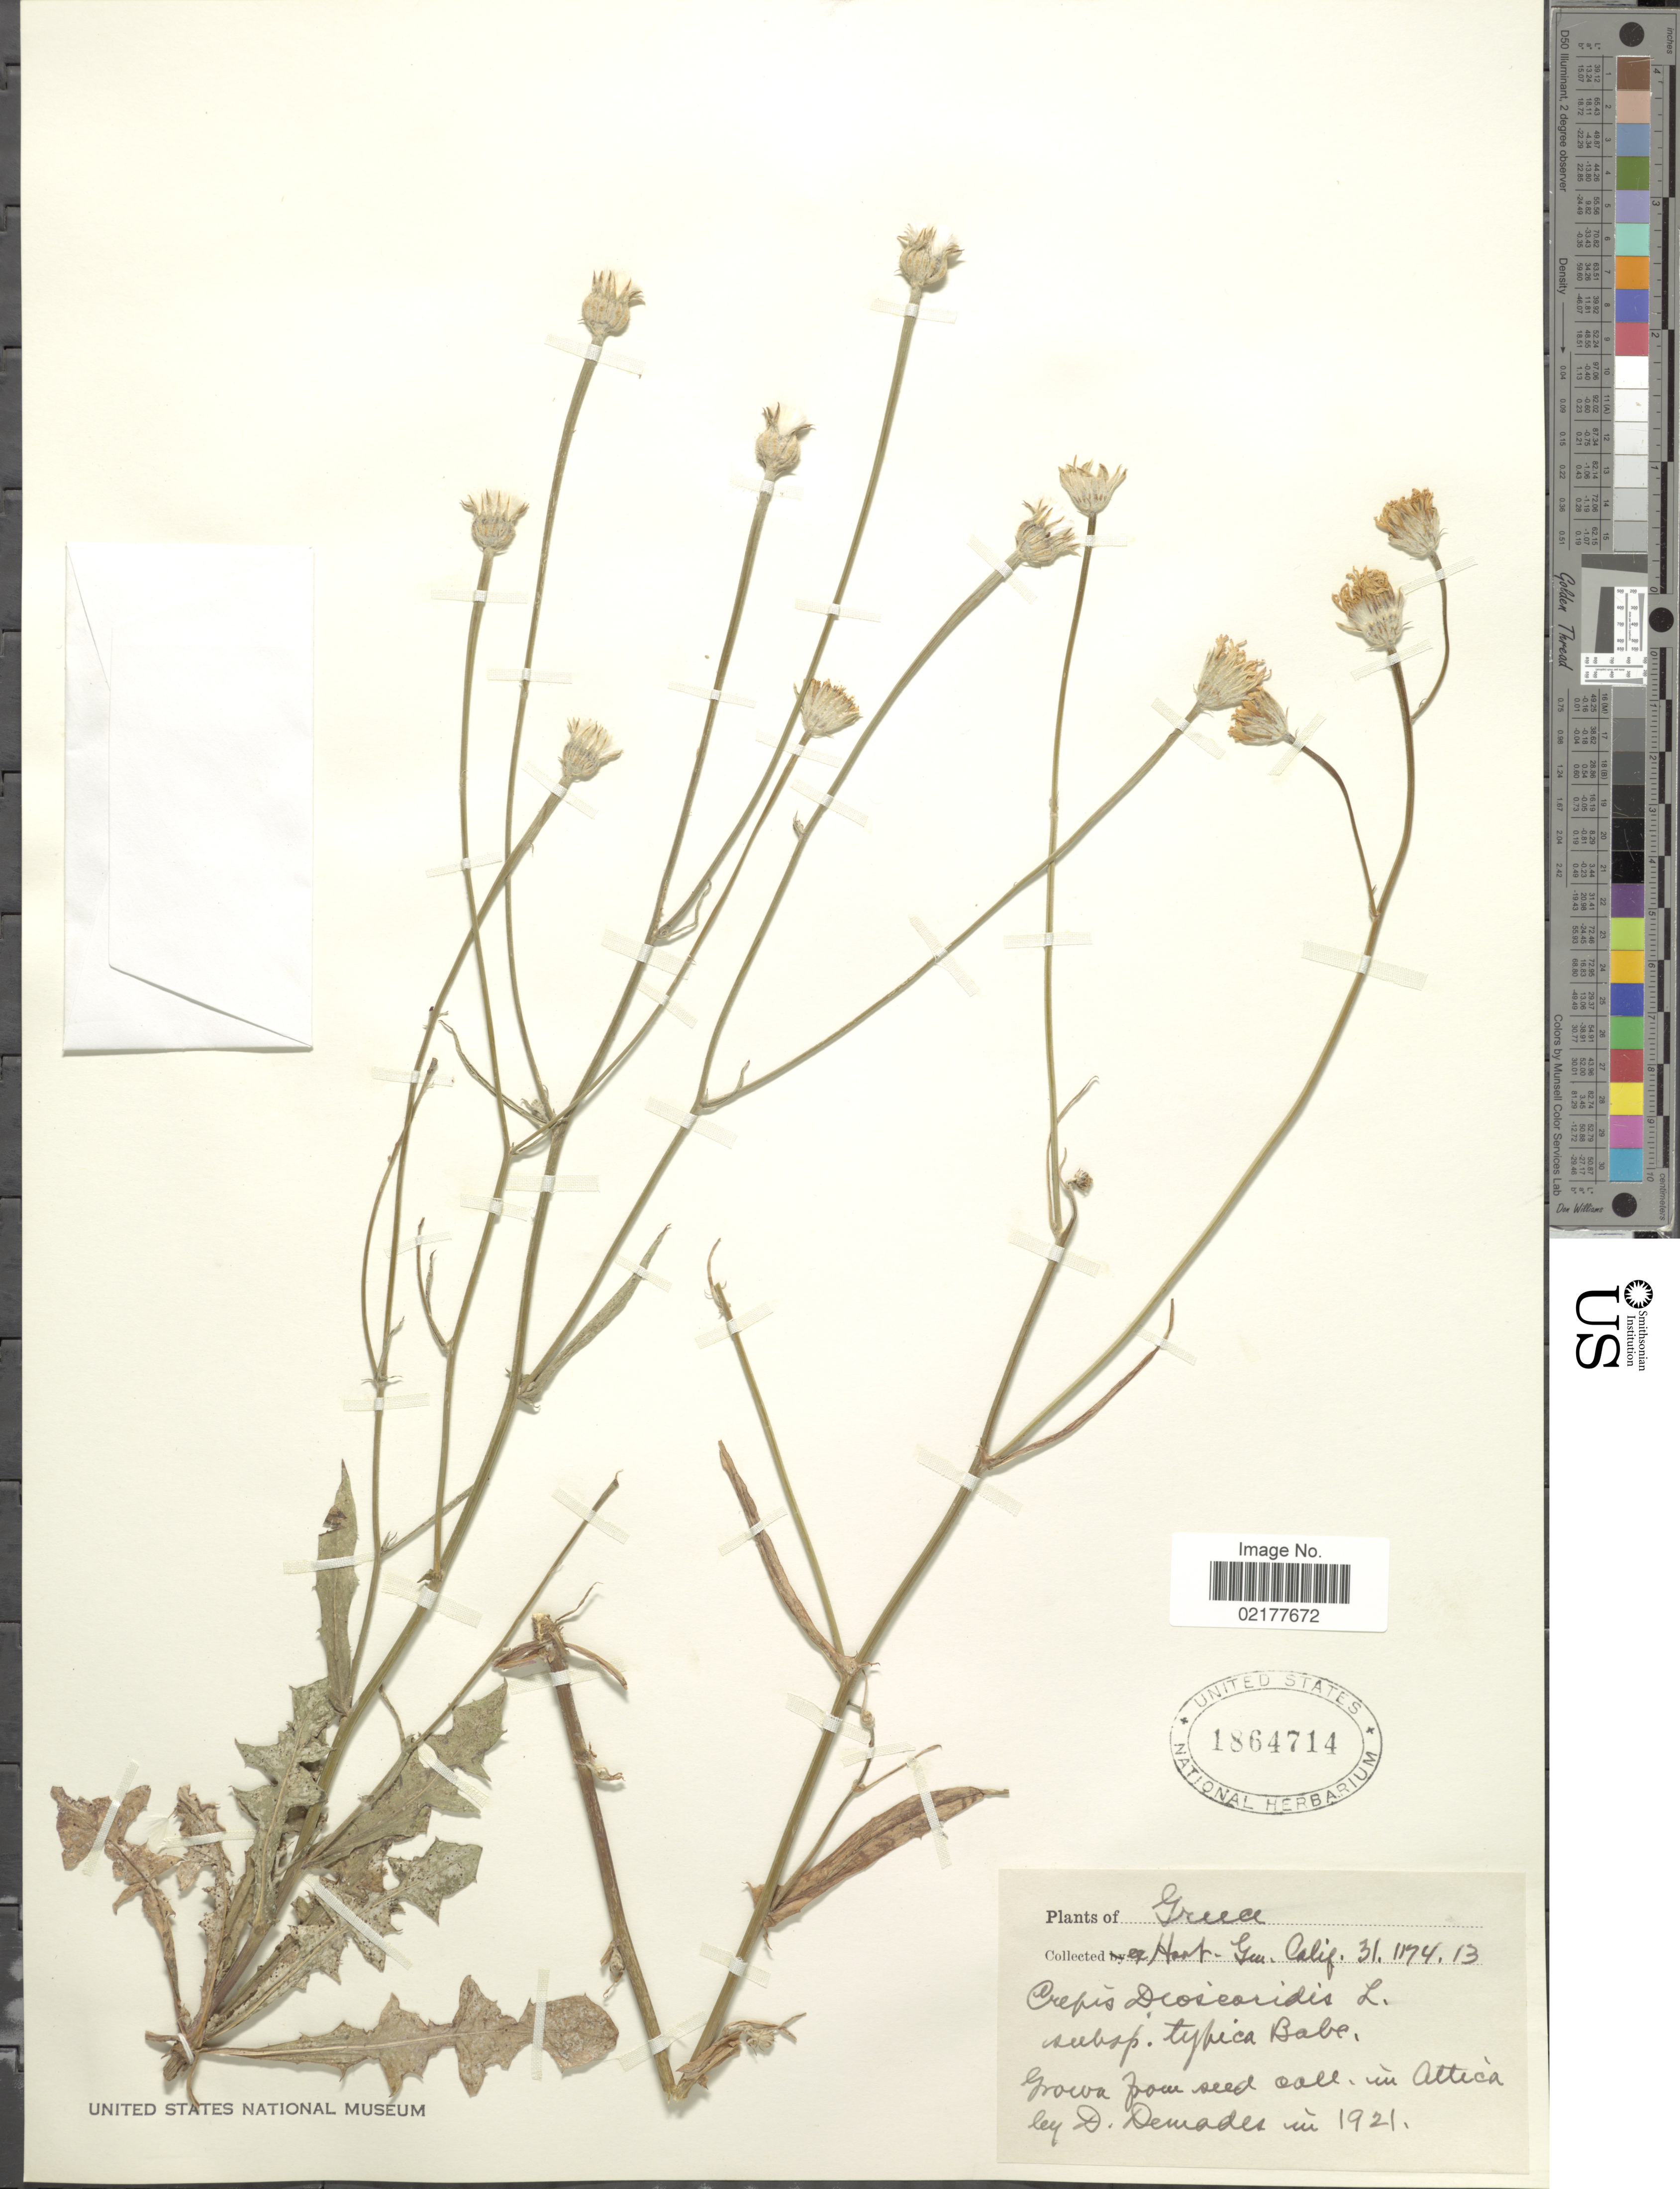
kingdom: Plantae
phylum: Tracheophyta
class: Magnoliopsida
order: Asterales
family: Asteraceae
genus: Crepis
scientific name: Crepis dioscoridis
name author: L.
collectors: Hort. Gen. Calif.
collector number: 31117413?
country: Greece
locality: Greece [unsure placement]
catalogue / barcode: US 1864714